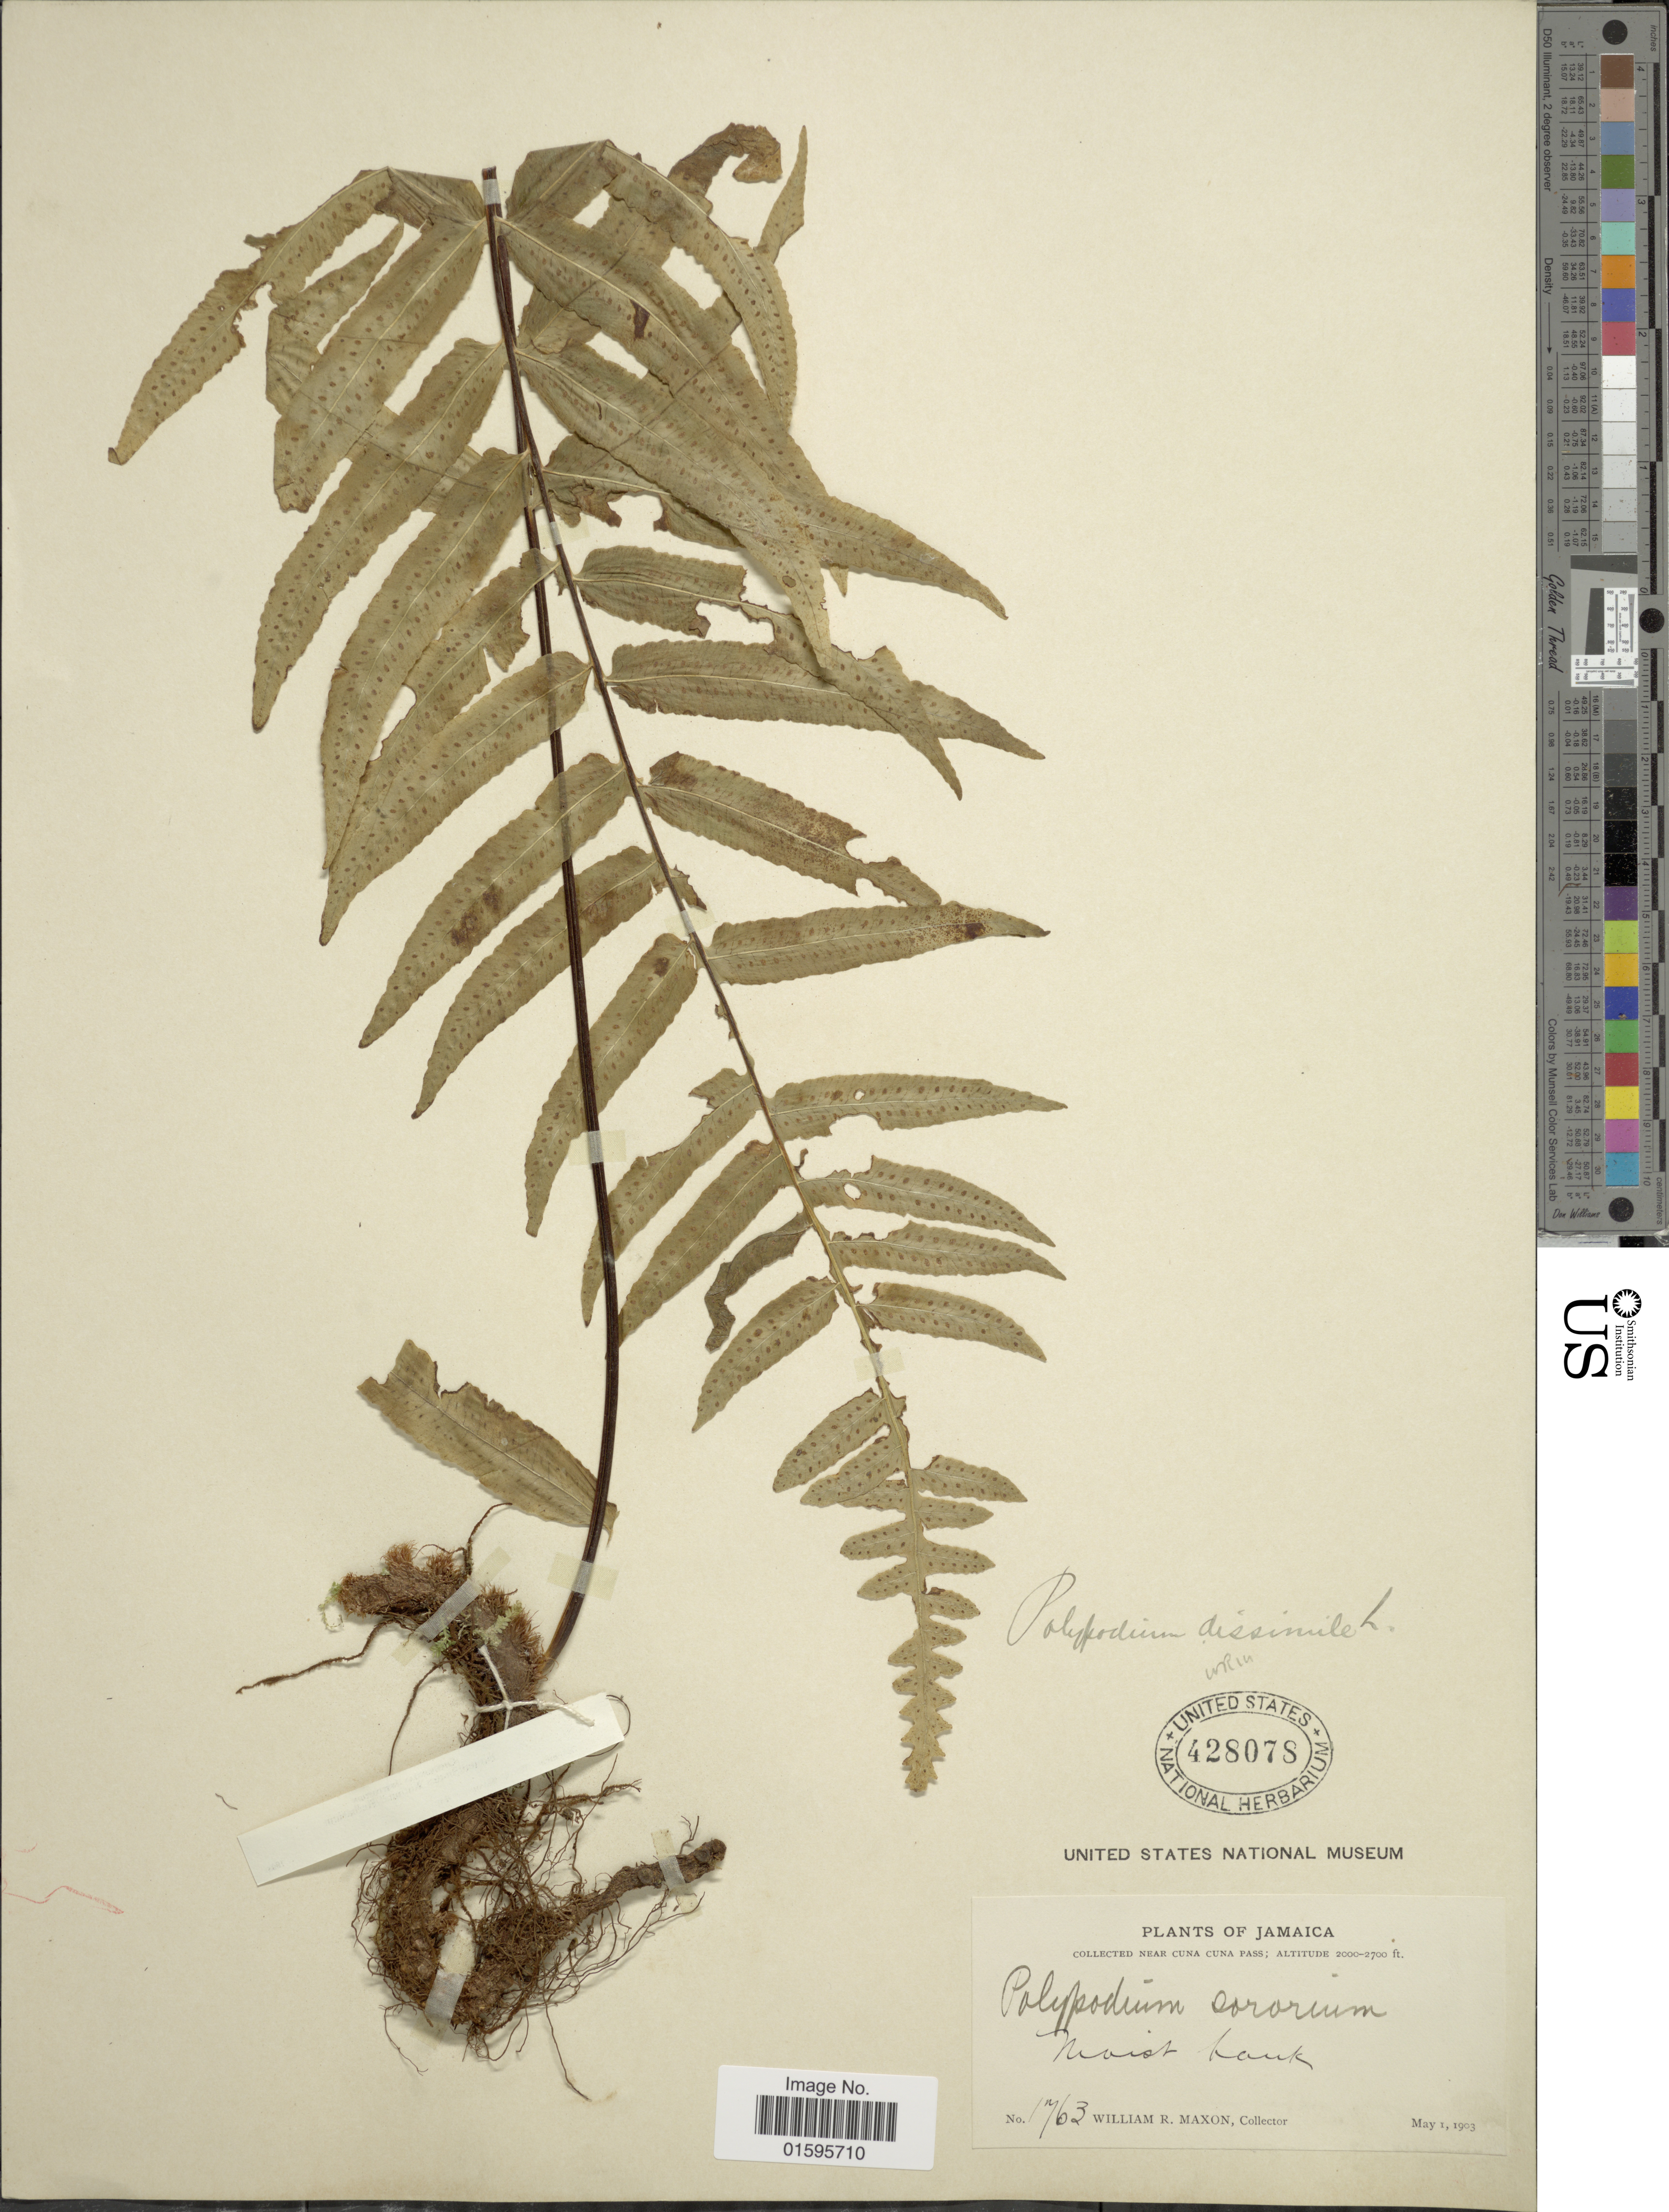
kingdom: Plantae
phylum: Tracheophyta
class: Polypodiopsida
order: Polypodiales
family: Polypodiaceae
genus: Polypodium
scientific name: Polypodium dulce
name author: Poir.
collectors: W. R. Maxon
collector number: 1763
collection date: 1903-05-01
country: Jamaica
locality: Near Cuna Cuna Pass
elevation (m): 610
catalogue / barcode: US 428078